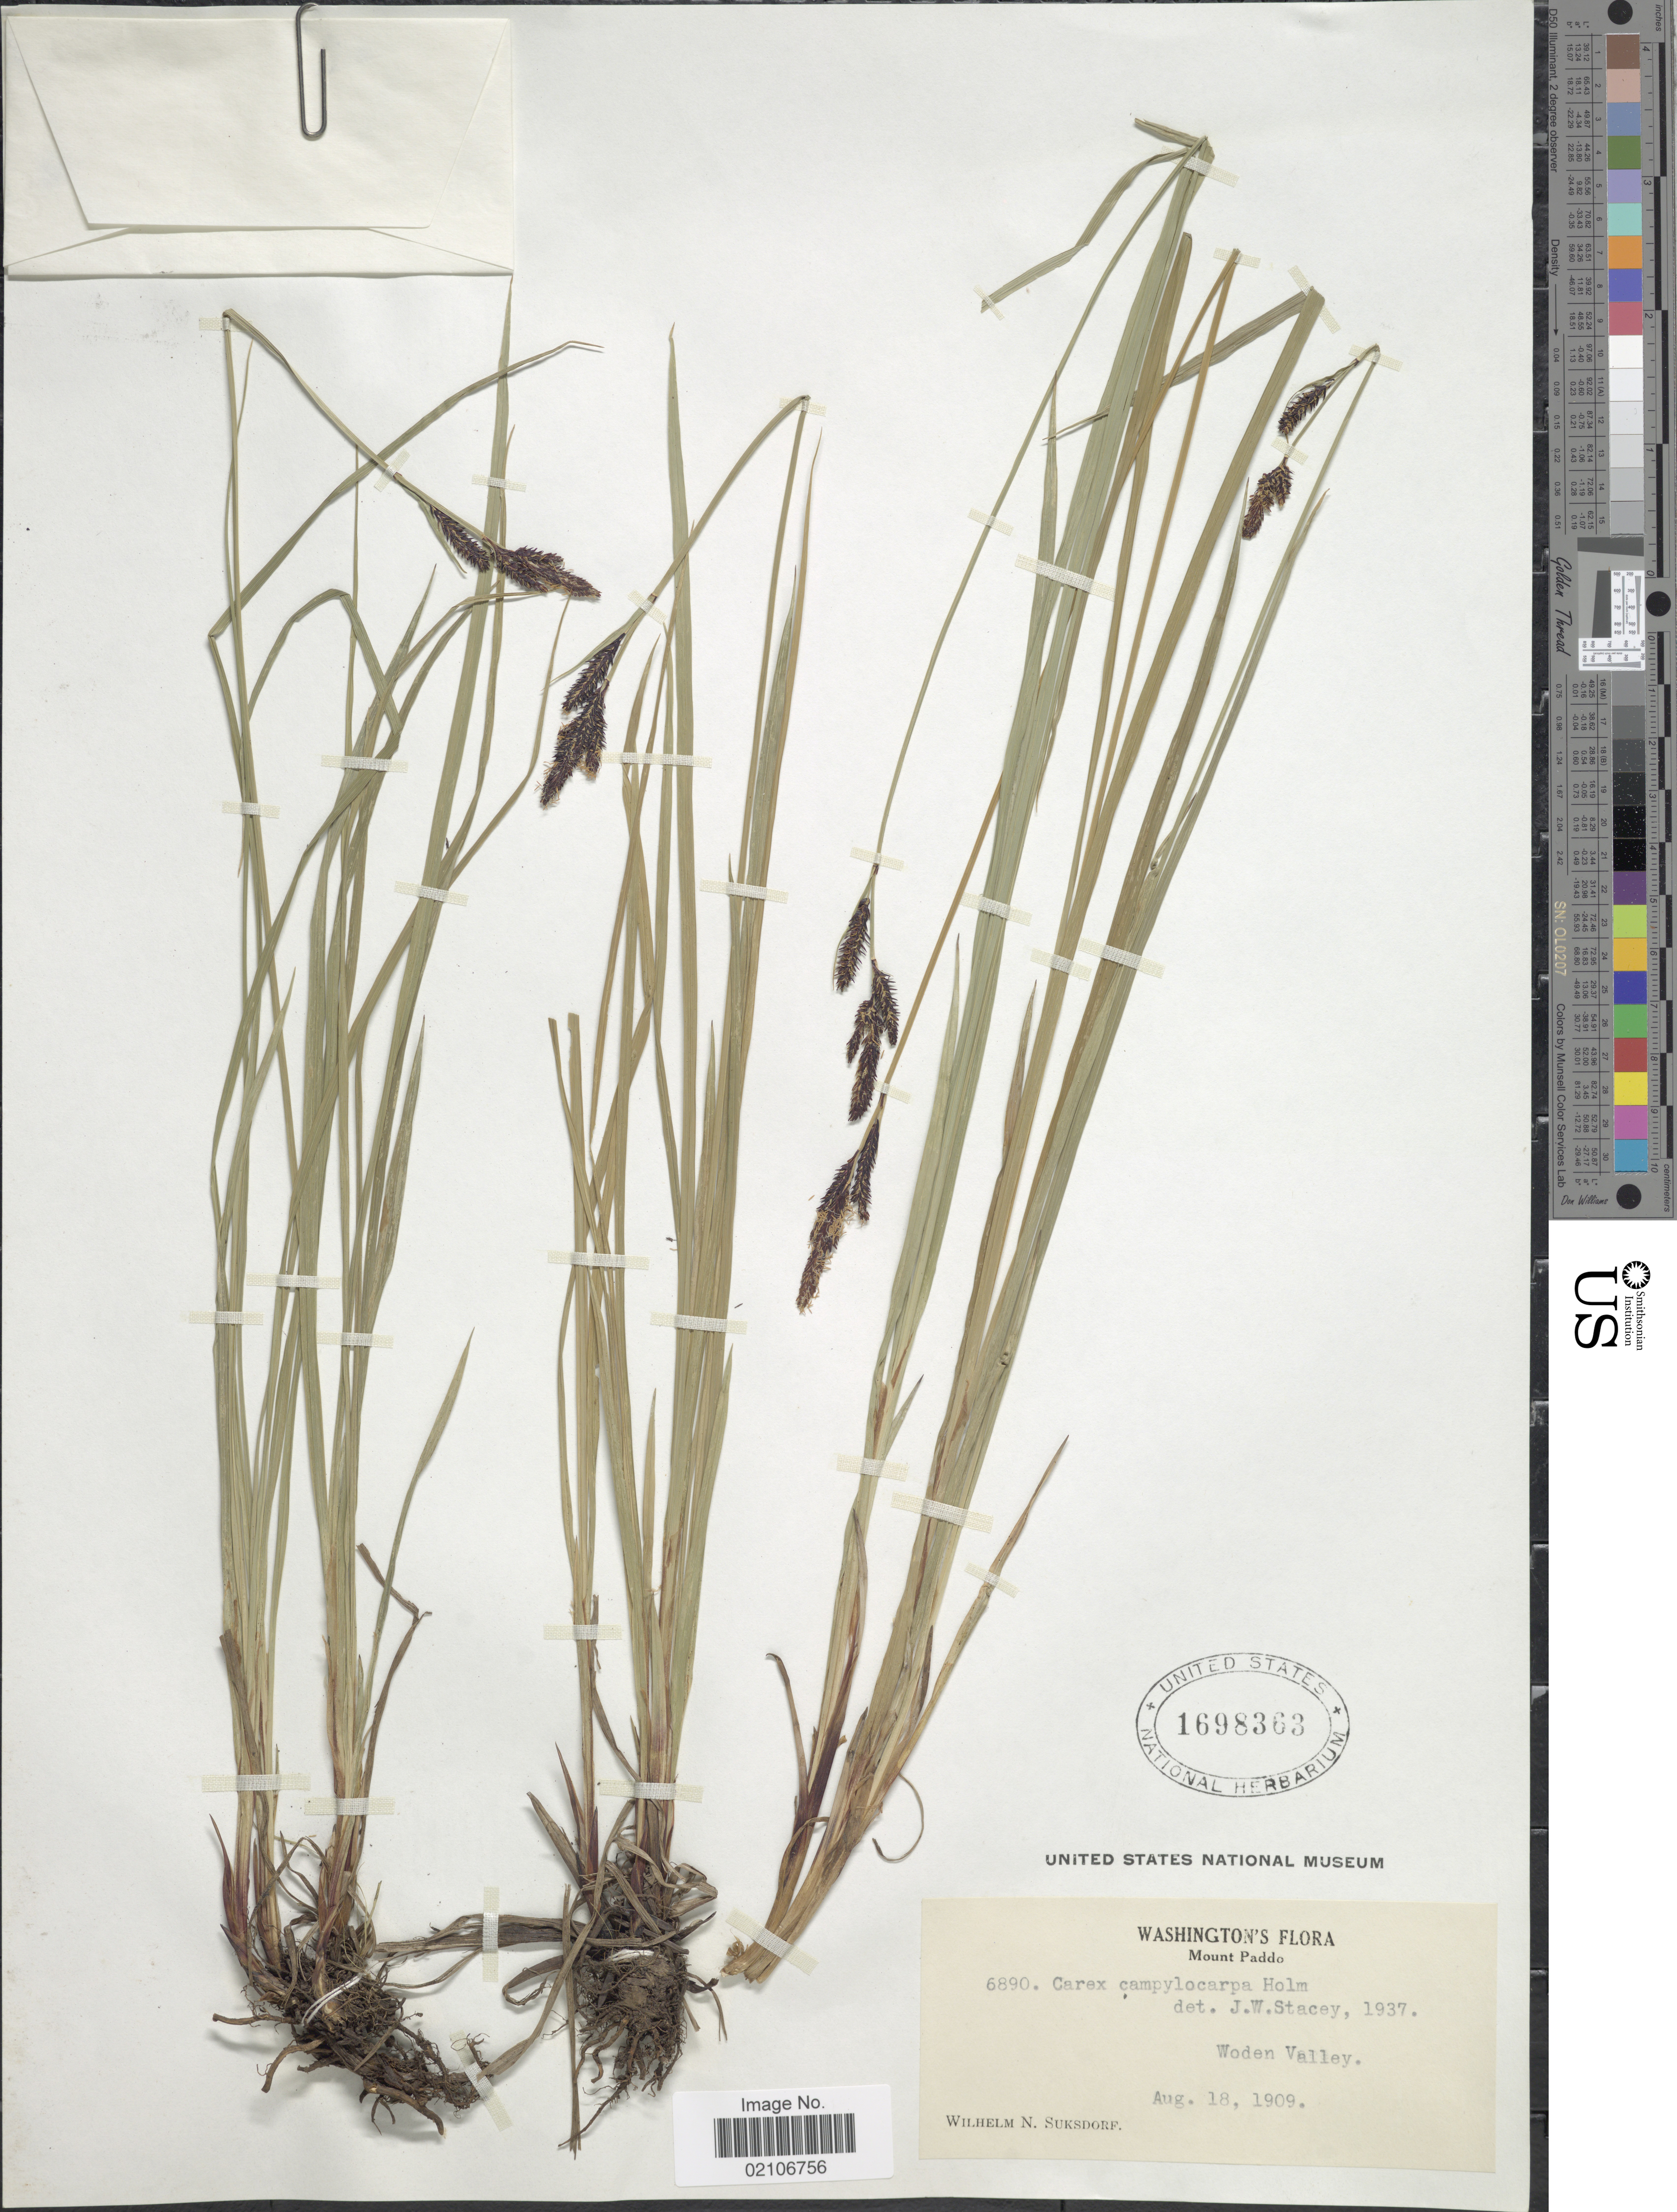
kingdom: Plantae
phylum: Tracheophyta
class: Liliopsida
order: Poales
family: Cyperaceae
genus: Carex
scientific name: Carex scopulorum var. bracteosa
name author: (L.H. Bailey) F.J. Herm.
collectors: W. N. Suksdorf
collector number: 6890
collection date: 1909-08-18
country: United States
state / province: Washington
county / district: Skamania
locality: Mount Paddo, Woden Valley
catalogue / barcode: US 1698363